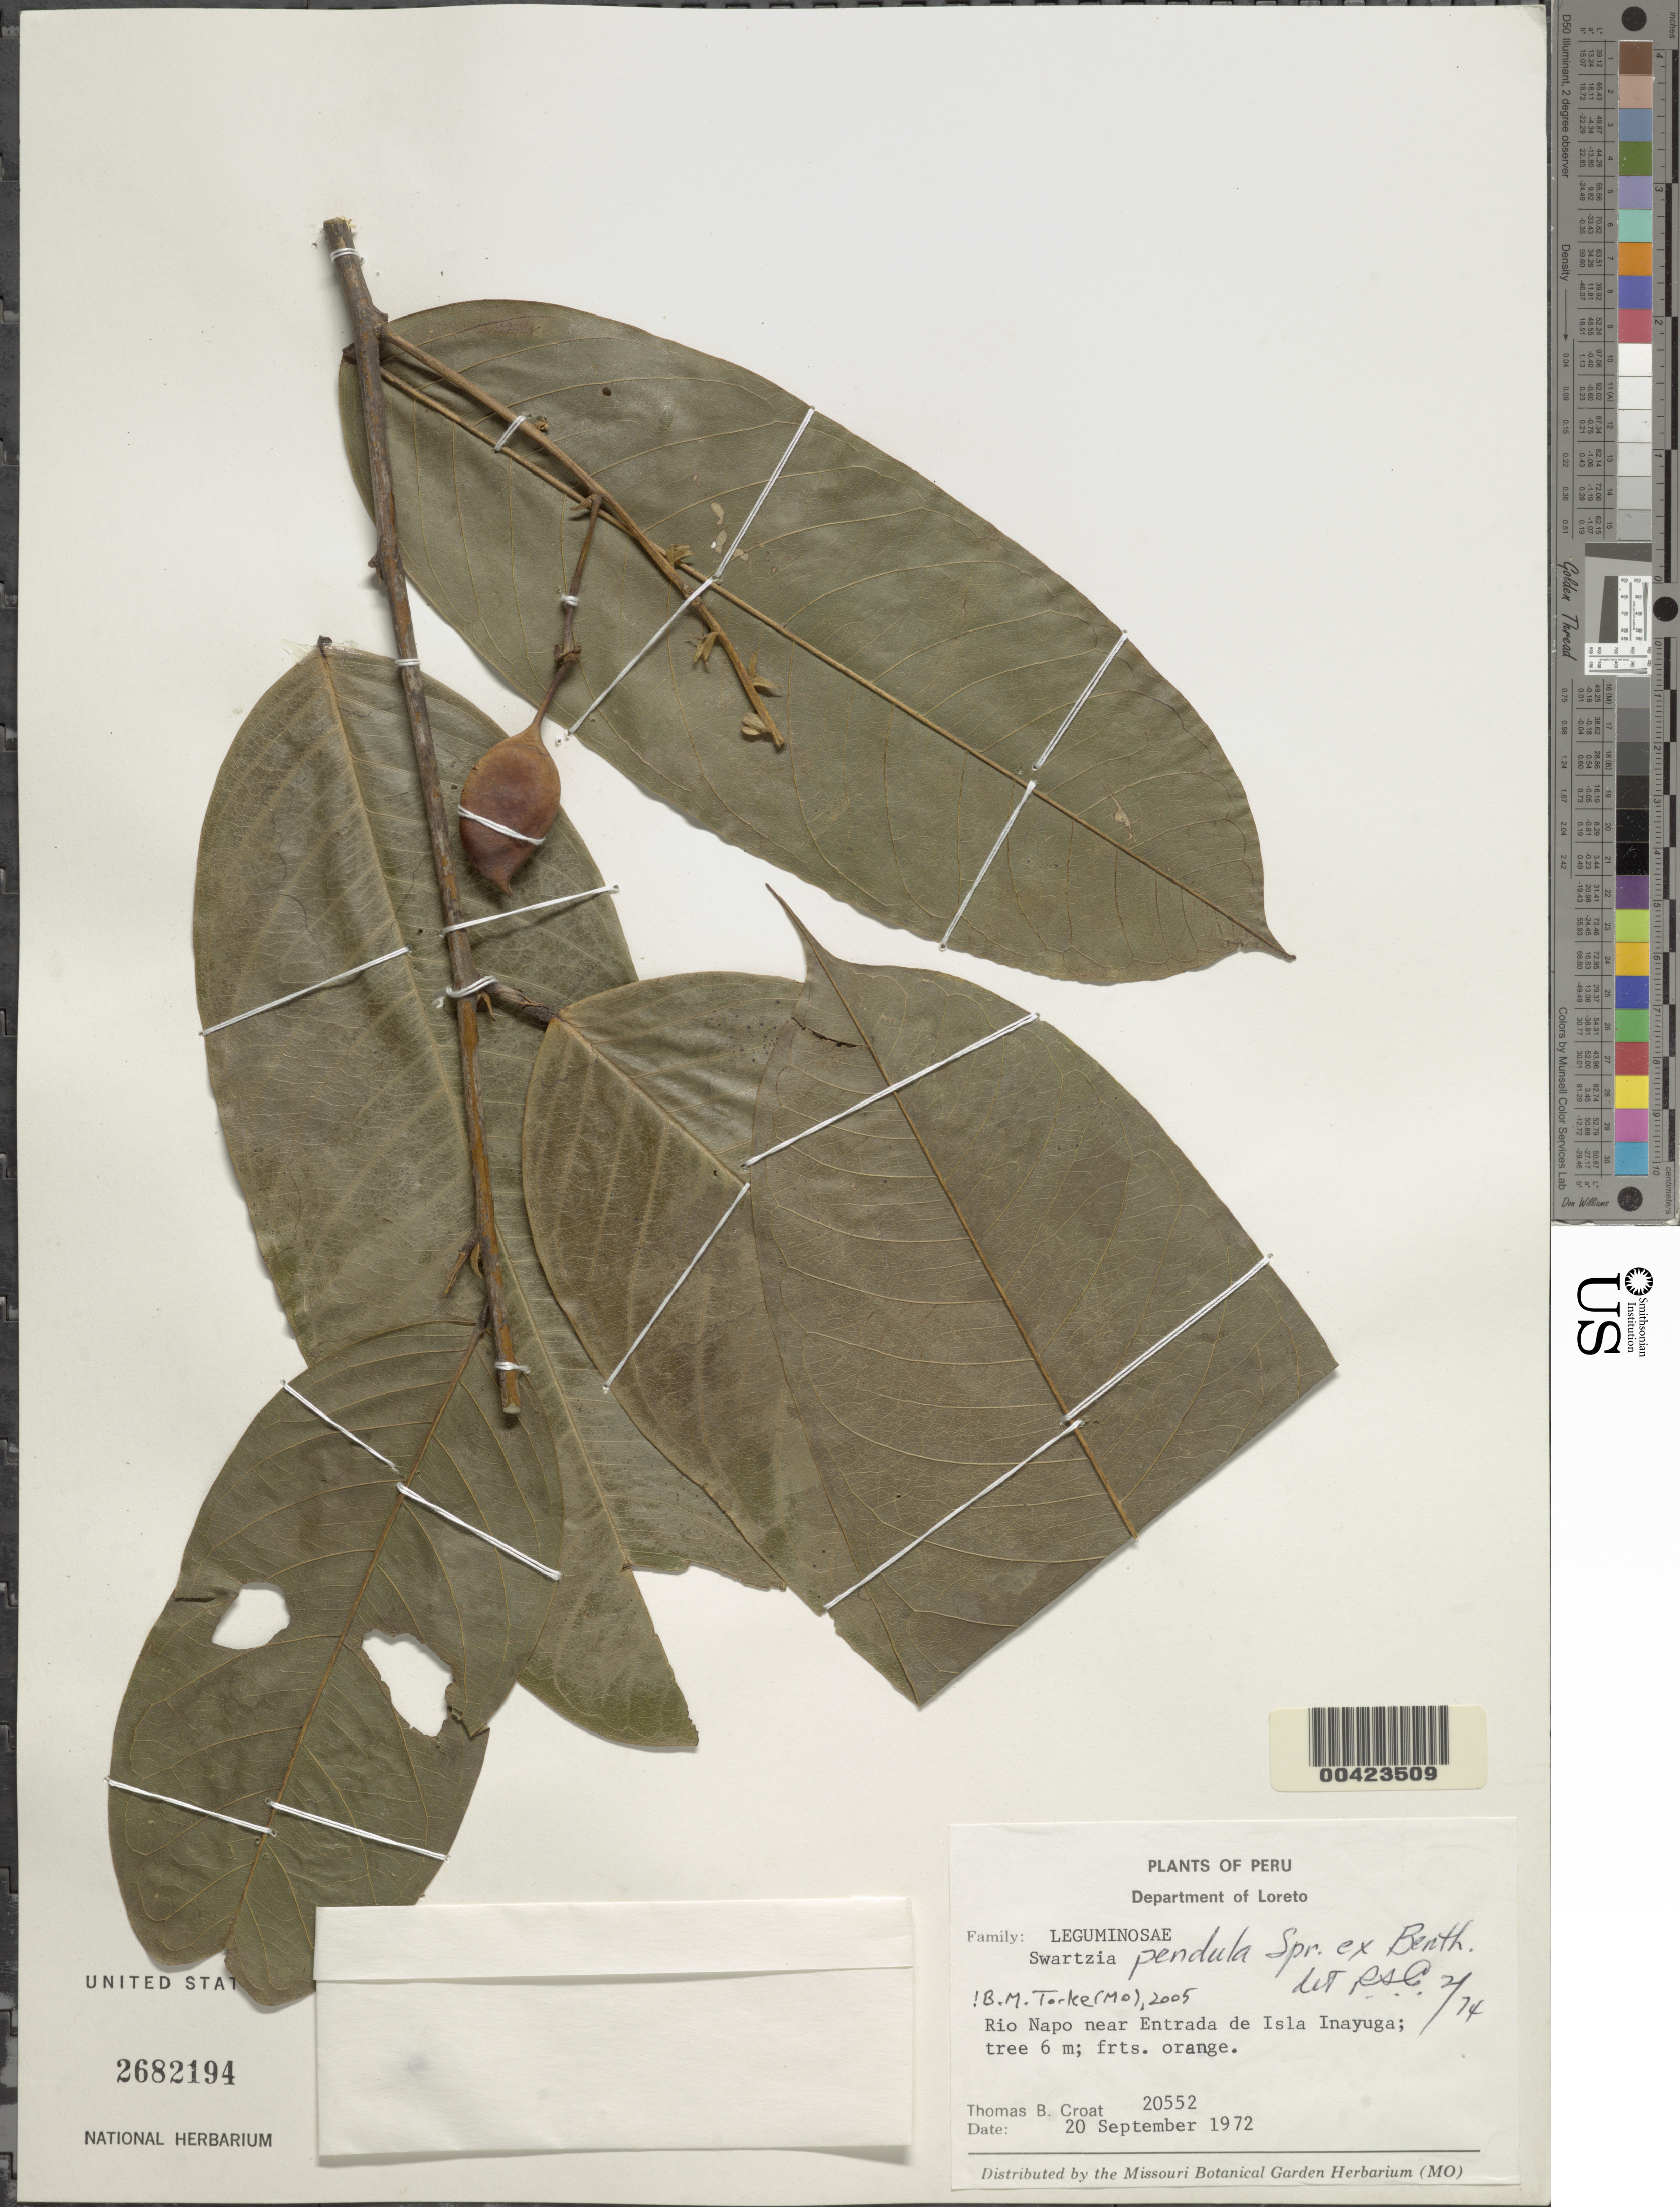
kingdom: Plantae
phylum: Tracheophyta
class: Magnoliopsida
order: Fabales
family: Fabaceae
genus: Swartzia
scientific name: Swartzia pendula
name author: Spruce ex Benth.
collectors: T. B. Croat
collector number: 20552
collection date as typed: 20 Sep 1972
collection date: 1972-09-20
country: Peru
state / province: Loreto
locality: entrada de Isla Inayuga, Río Napo near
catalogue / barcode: US 2682194